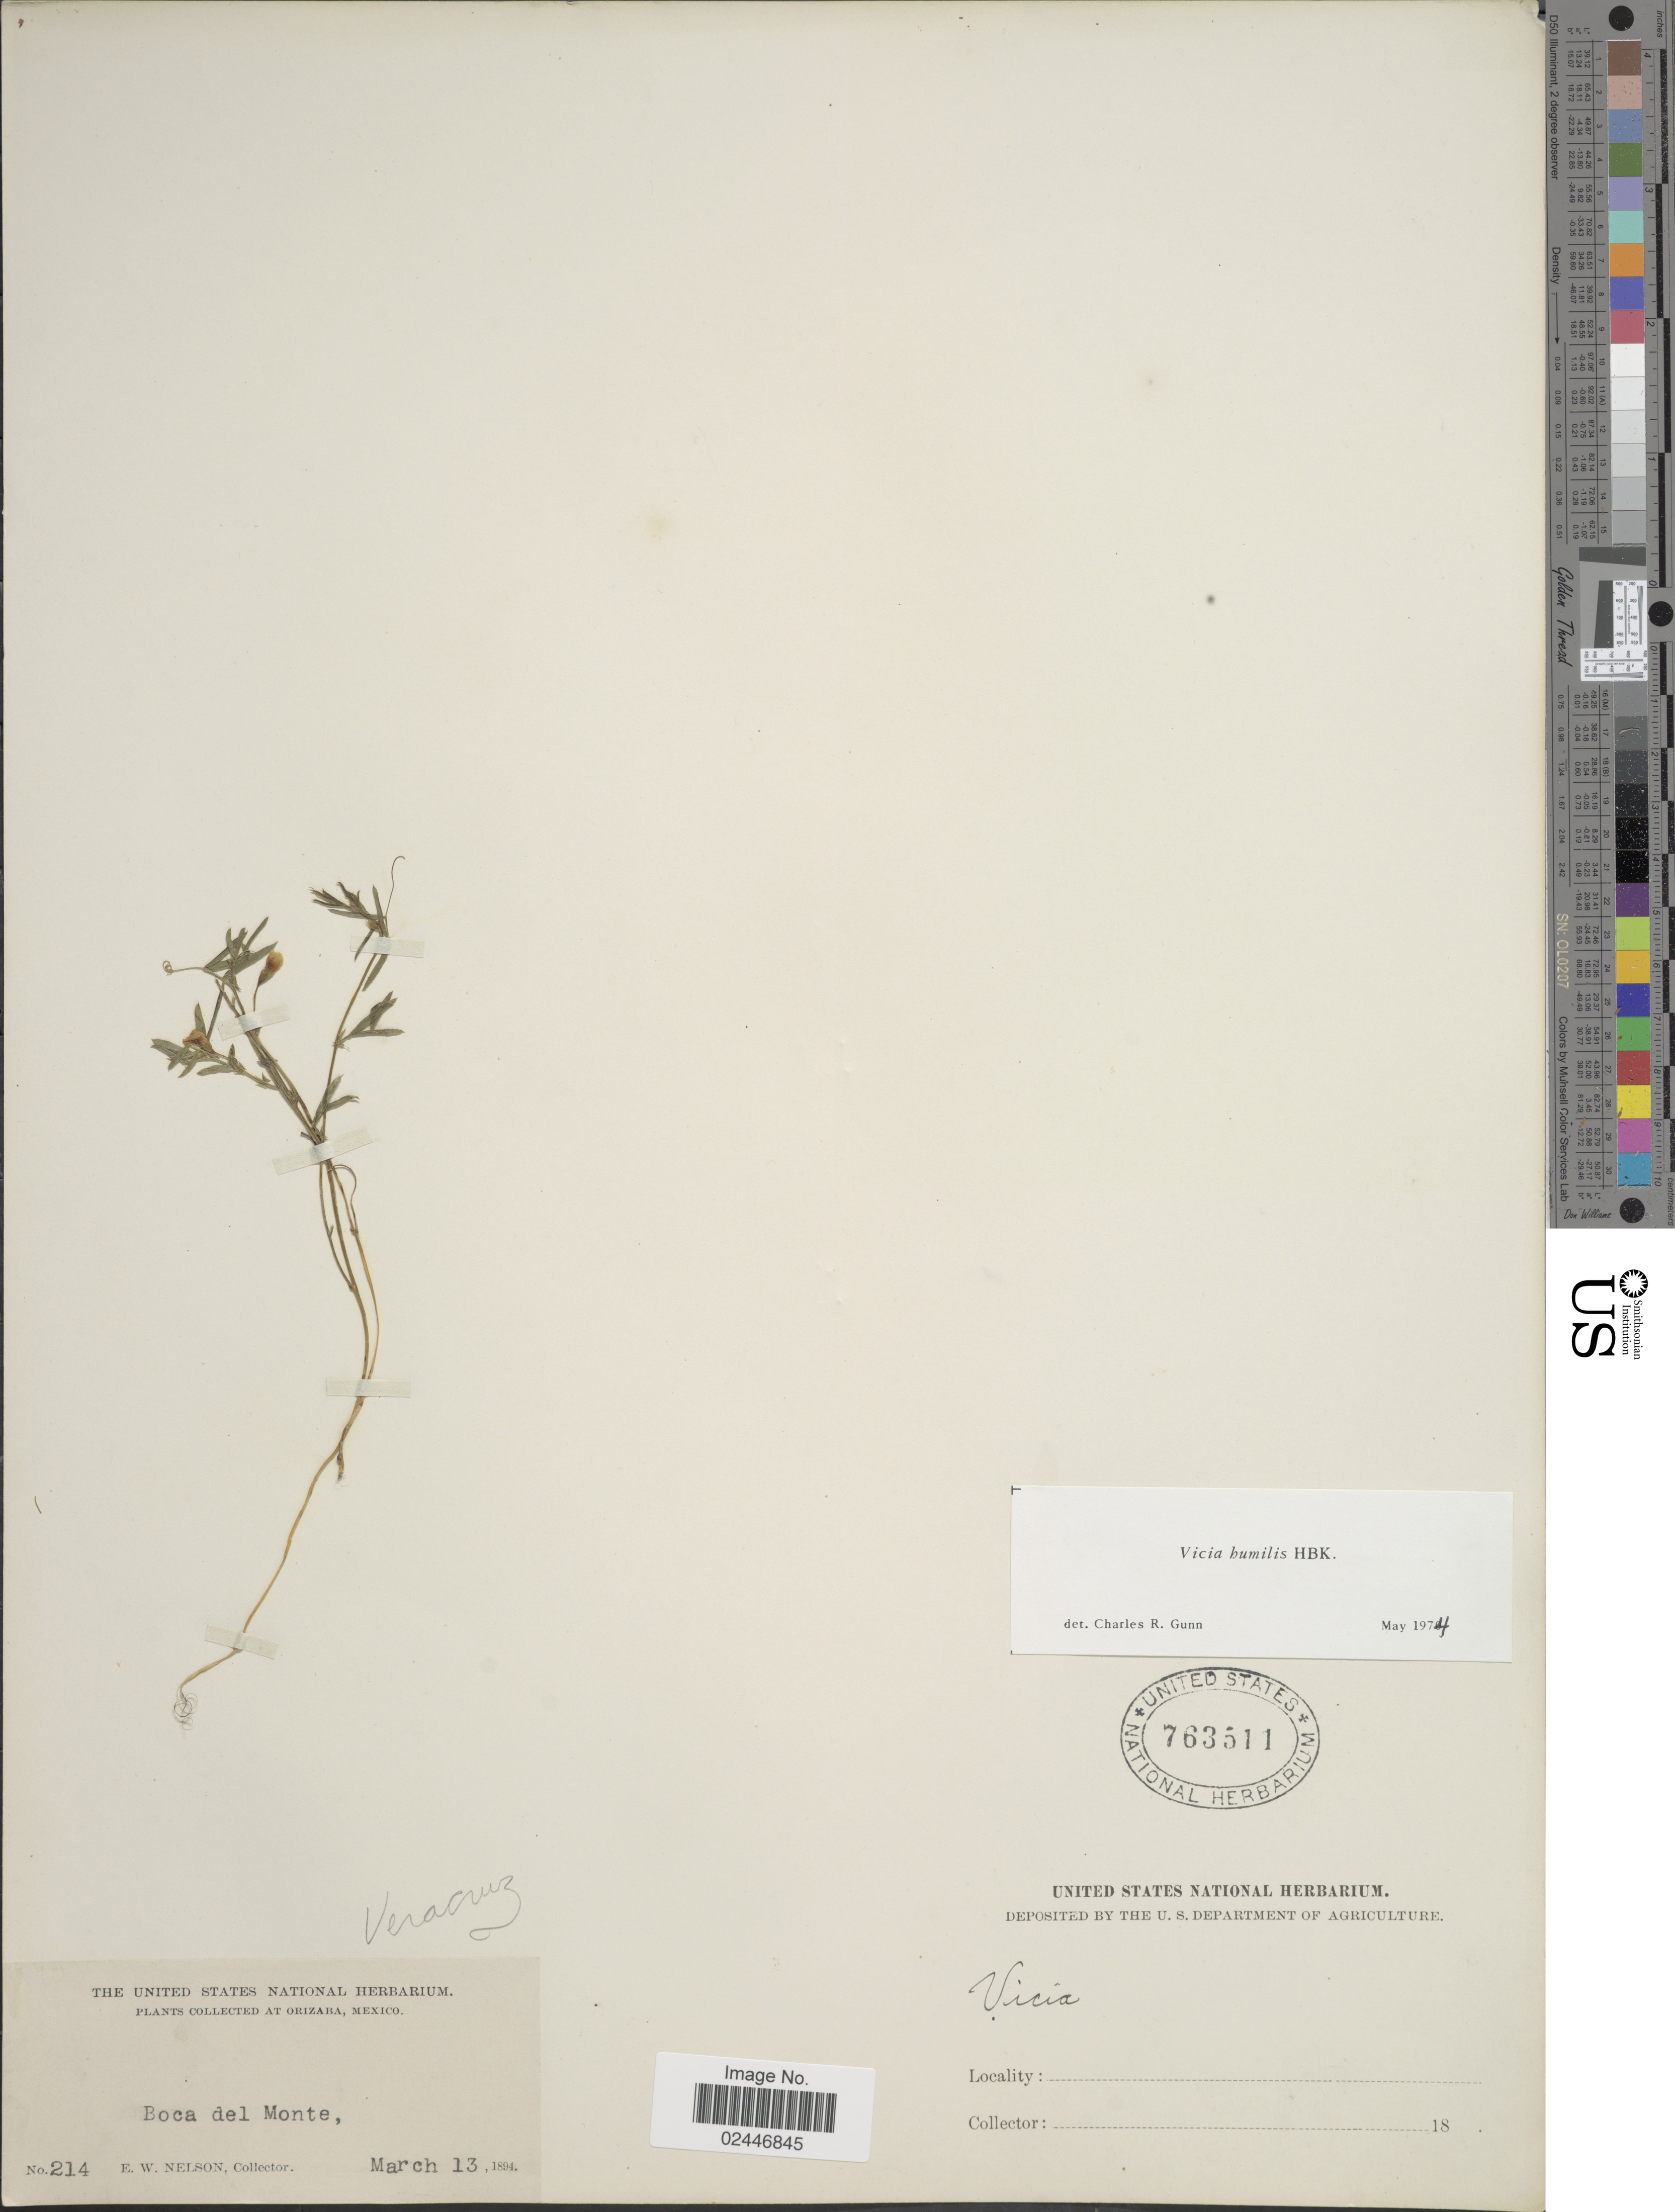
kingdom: Plantae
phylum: Tracheophyta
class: Magnoliopsida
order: Fabales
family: Fabaceae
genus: Vicia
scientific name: Vicia humilis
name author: Kunth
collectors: E. W. Nelson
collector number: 214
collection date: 1894-03-13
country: Mexico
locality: Orizaba, Boca del Monte.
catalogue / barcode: US 763511